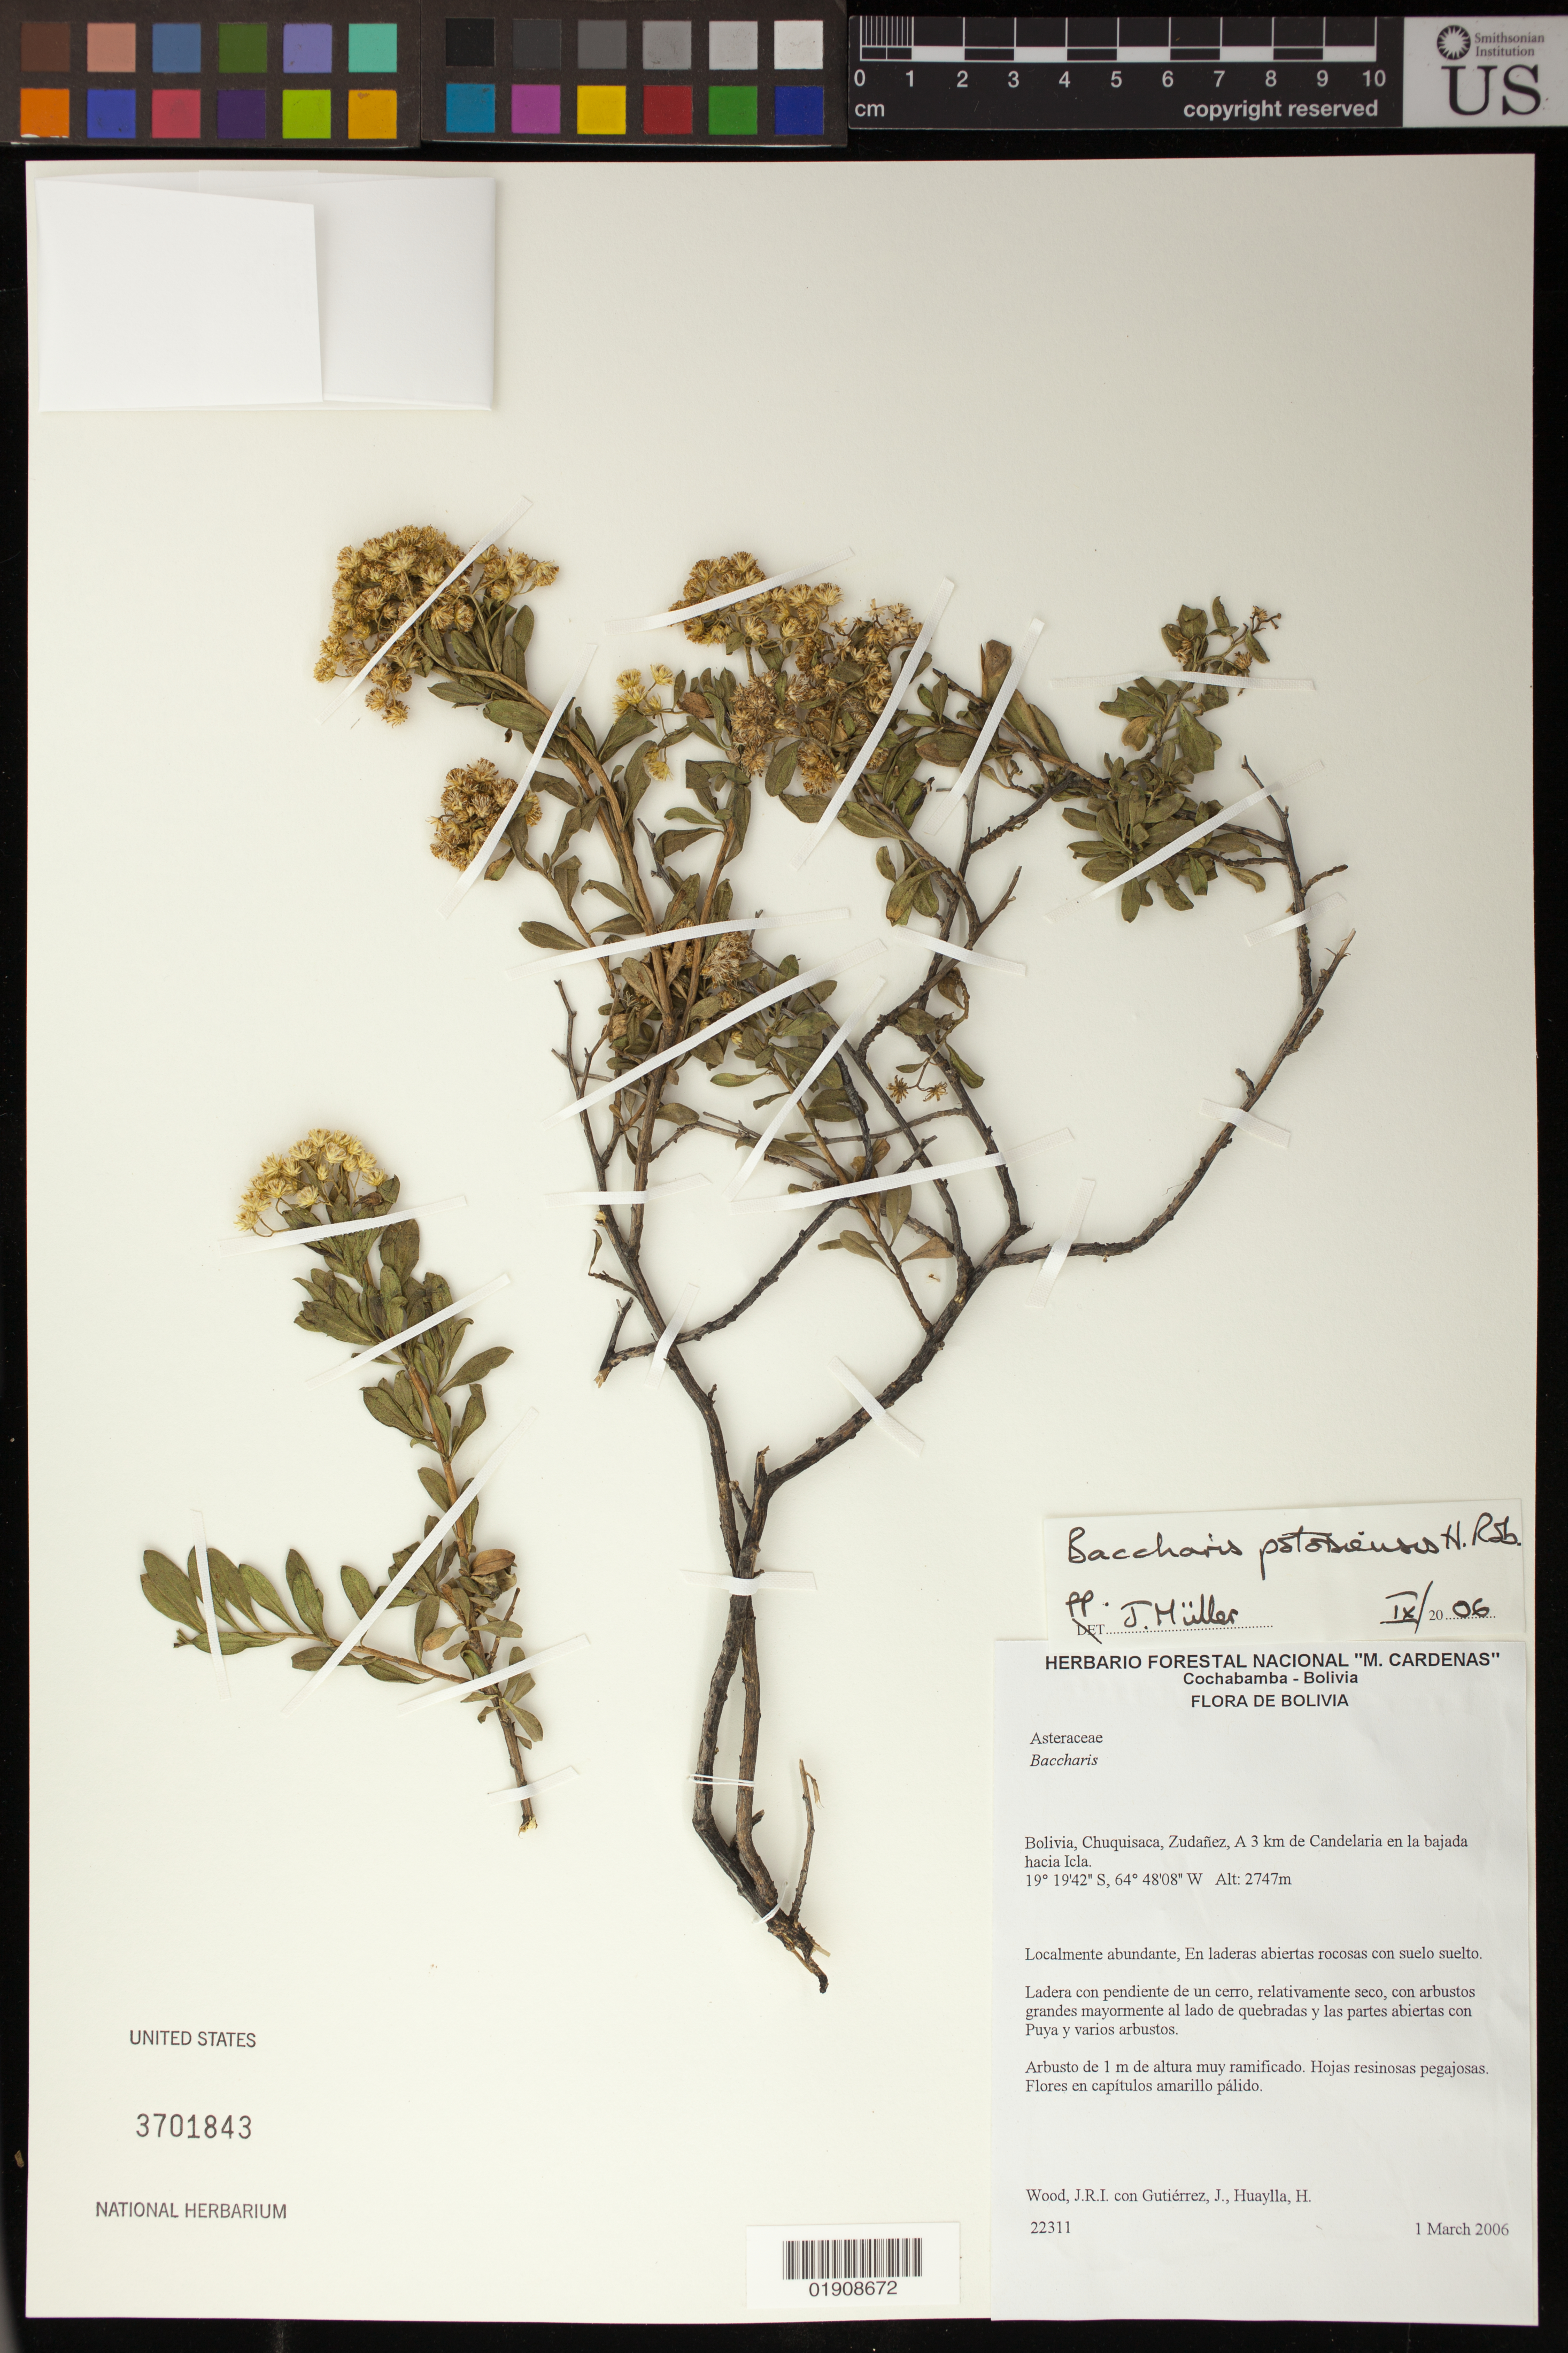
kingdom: Plantae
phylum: Tracheophyta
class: Magnoliopsida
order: Asterales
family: Asteraceae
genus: Baccharis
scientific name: Baccharis ptariensis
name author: Steyerm.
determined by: Muller, J.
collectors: J. R. I. Wood, J. Gutiérrez & H. Huaylla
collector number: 22311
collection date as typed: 1 March 2006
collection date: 2006-03-01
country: Bolivia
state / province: Chuquisaca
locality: Zudanez, A 3 km de Candelaria en la bajada hacia Icla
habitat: En laderas abiertas rocosas con suelo suelto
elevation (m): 2747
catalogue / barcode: US 3701843